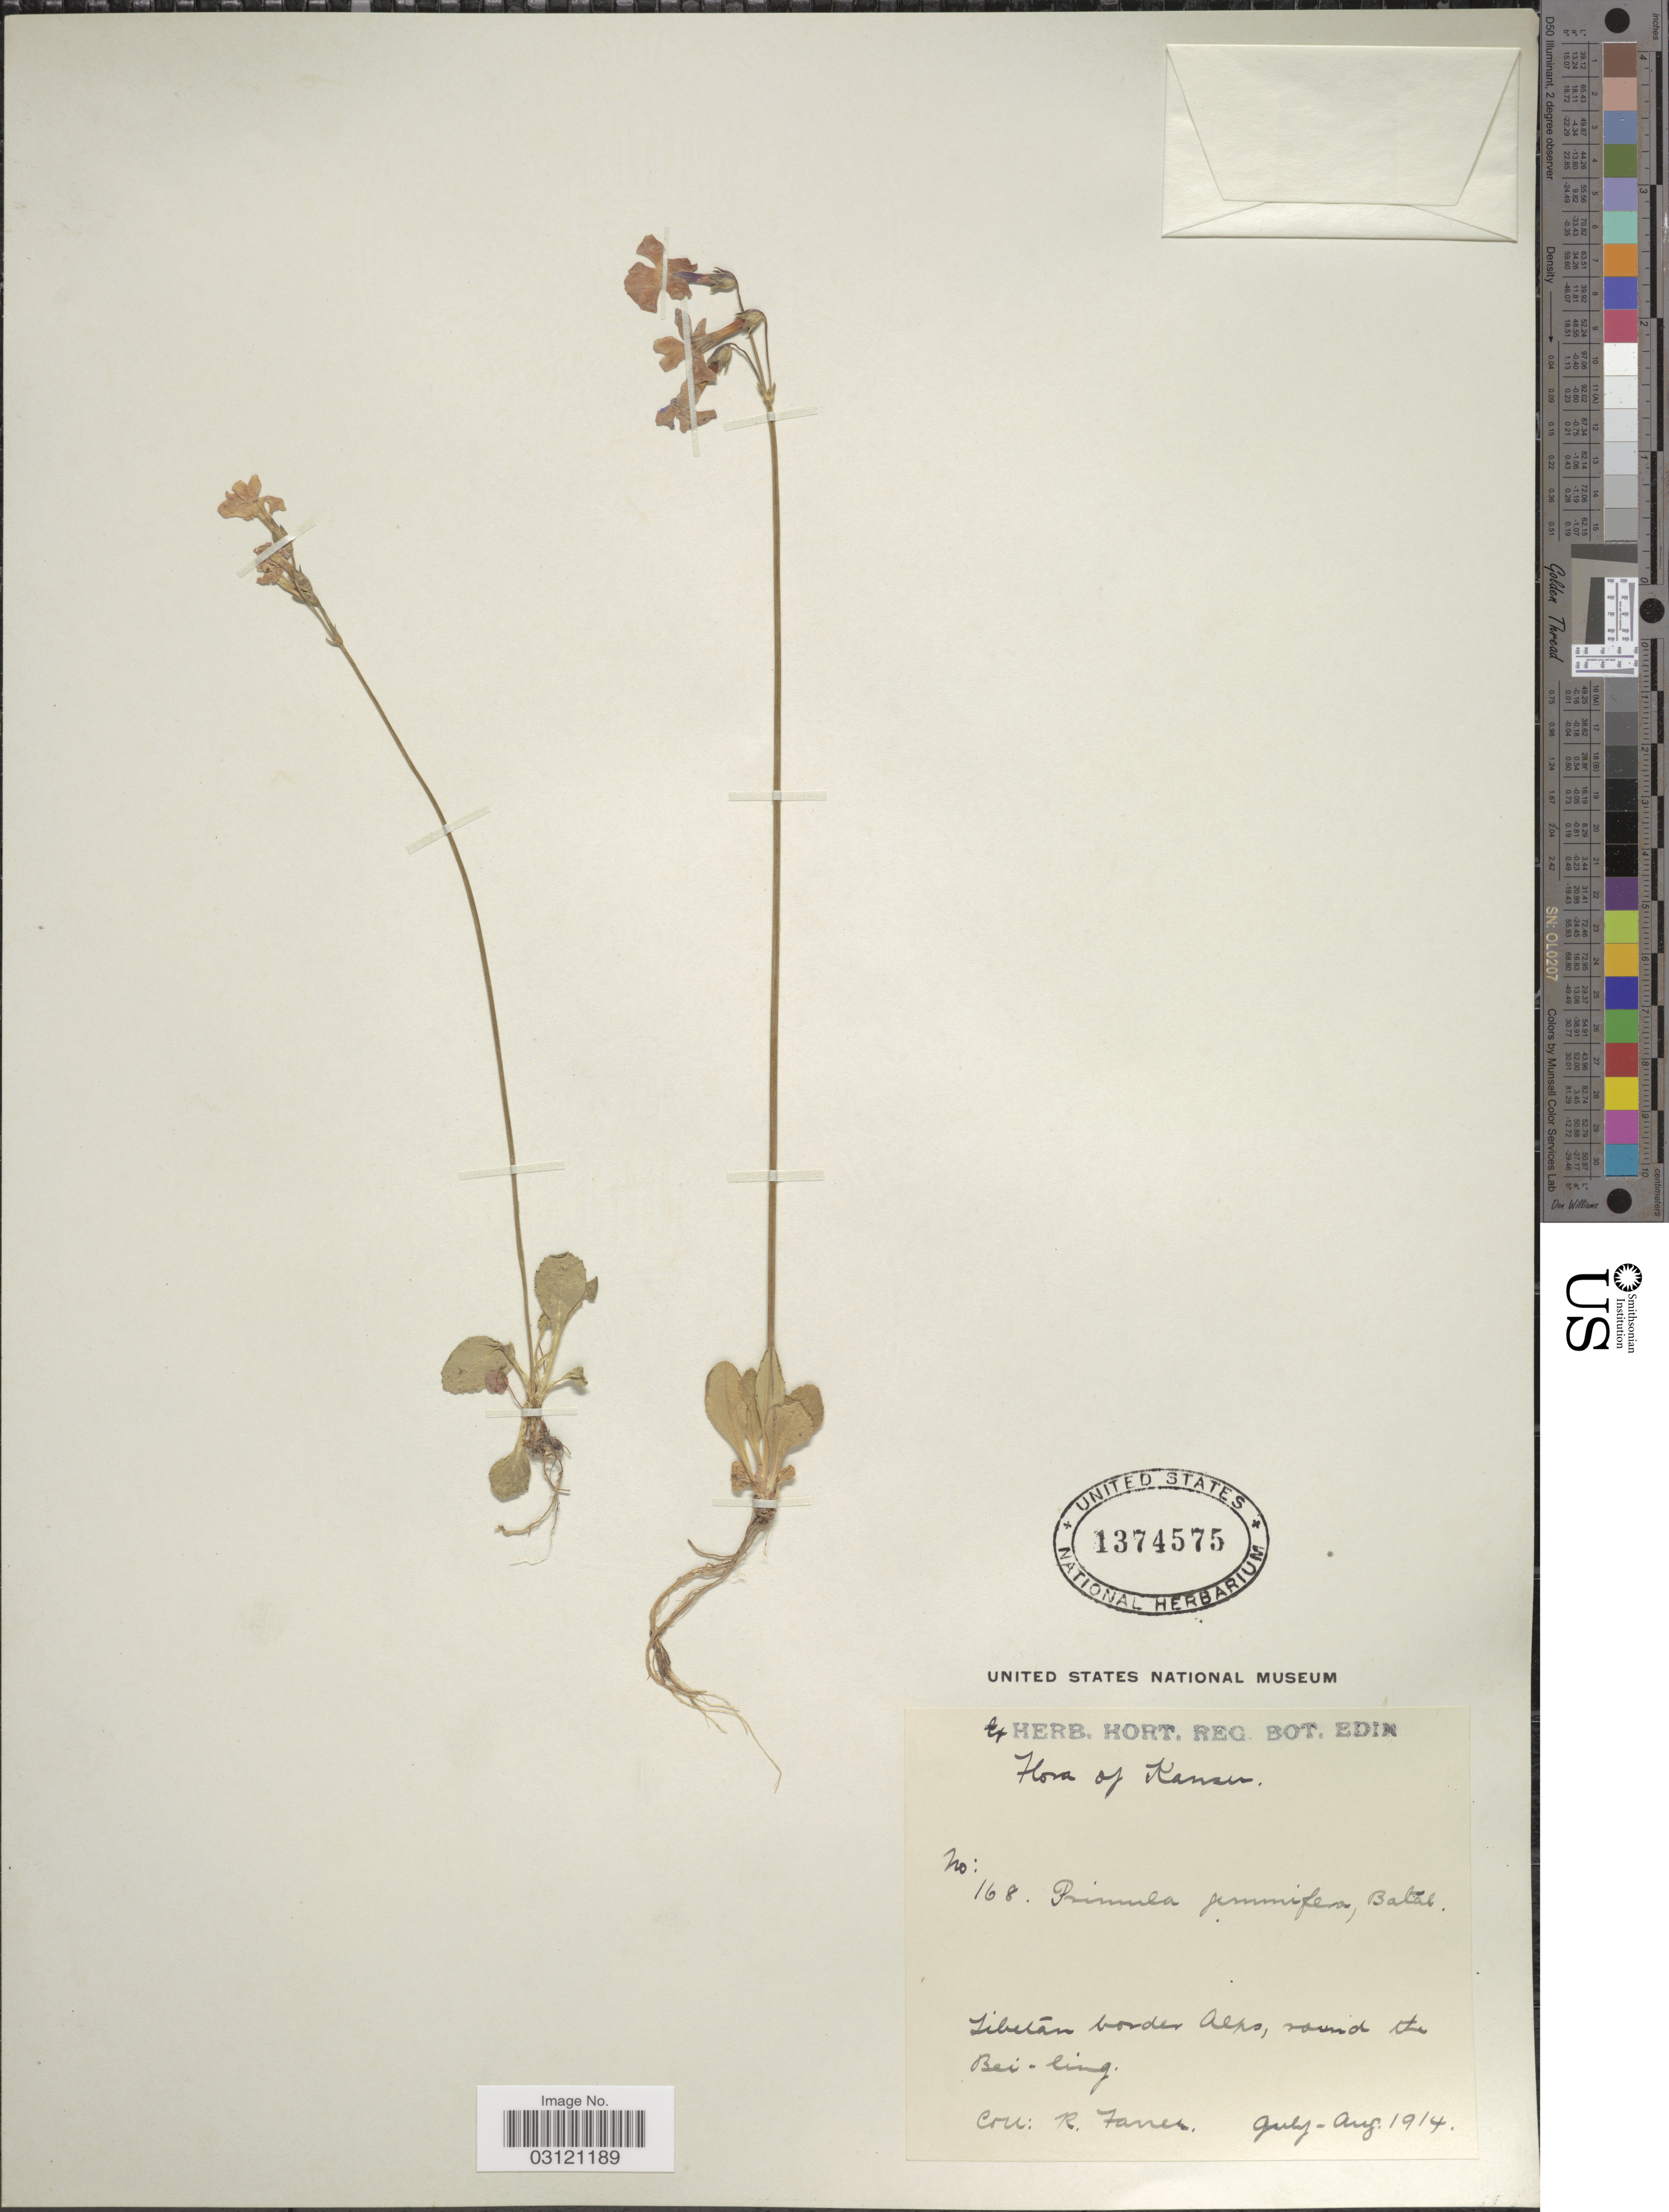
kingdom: Plantae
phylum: Tracheophyta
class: Magnoliopsida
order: Ericales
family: Primulaceae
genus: Primula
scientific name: Primula gemmifera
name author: Batalin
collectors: R. Farrer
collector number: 168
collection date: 1914-07/1914-08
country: China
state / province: Gansu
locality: Kansu, Tibetan border Alps, round the Bei-ling.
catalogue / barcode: US 1374575